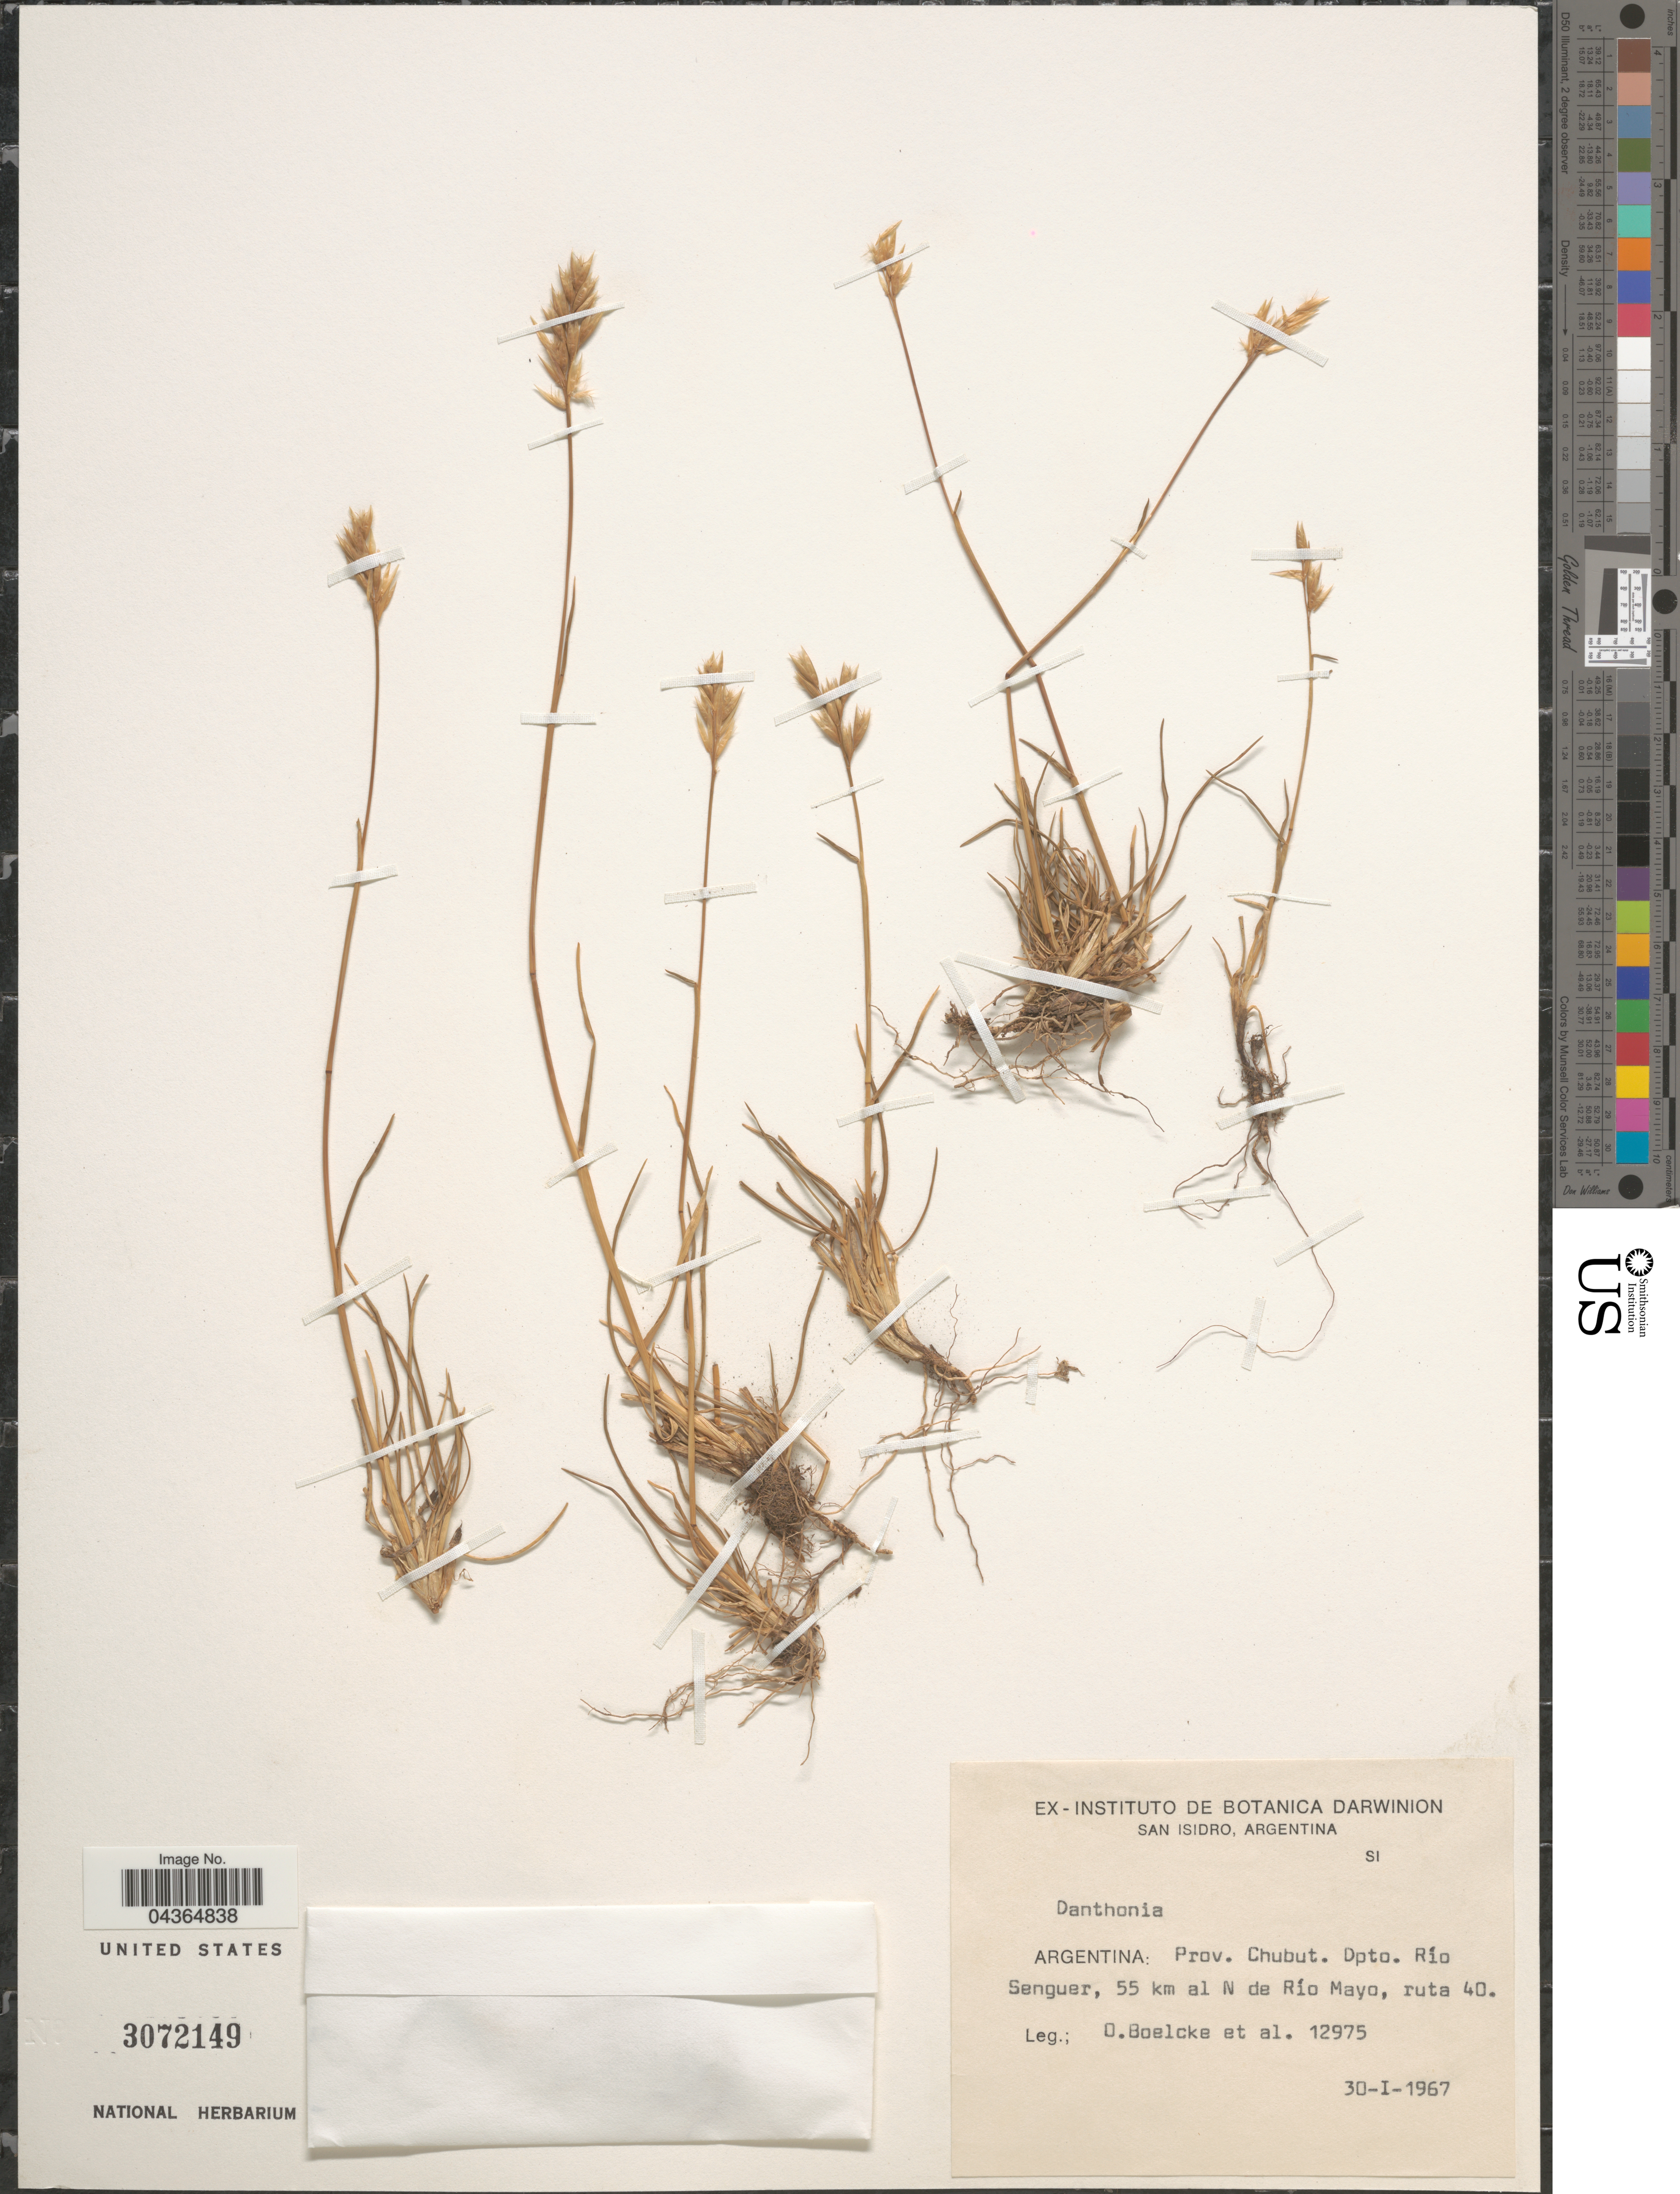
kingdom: Plantae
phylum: Tracheophyta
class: Liliopsida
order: Poales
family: Poaceae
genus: Danthonia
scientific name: Danthonia sp.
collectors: O. Boelcke & et al.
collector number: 12975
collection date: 1967-01-30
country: Argentina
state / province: Chubut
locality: Dpto. Río Senguer, 55 km al N de Río Mayo, ruta 40.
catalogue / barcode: US 3072149